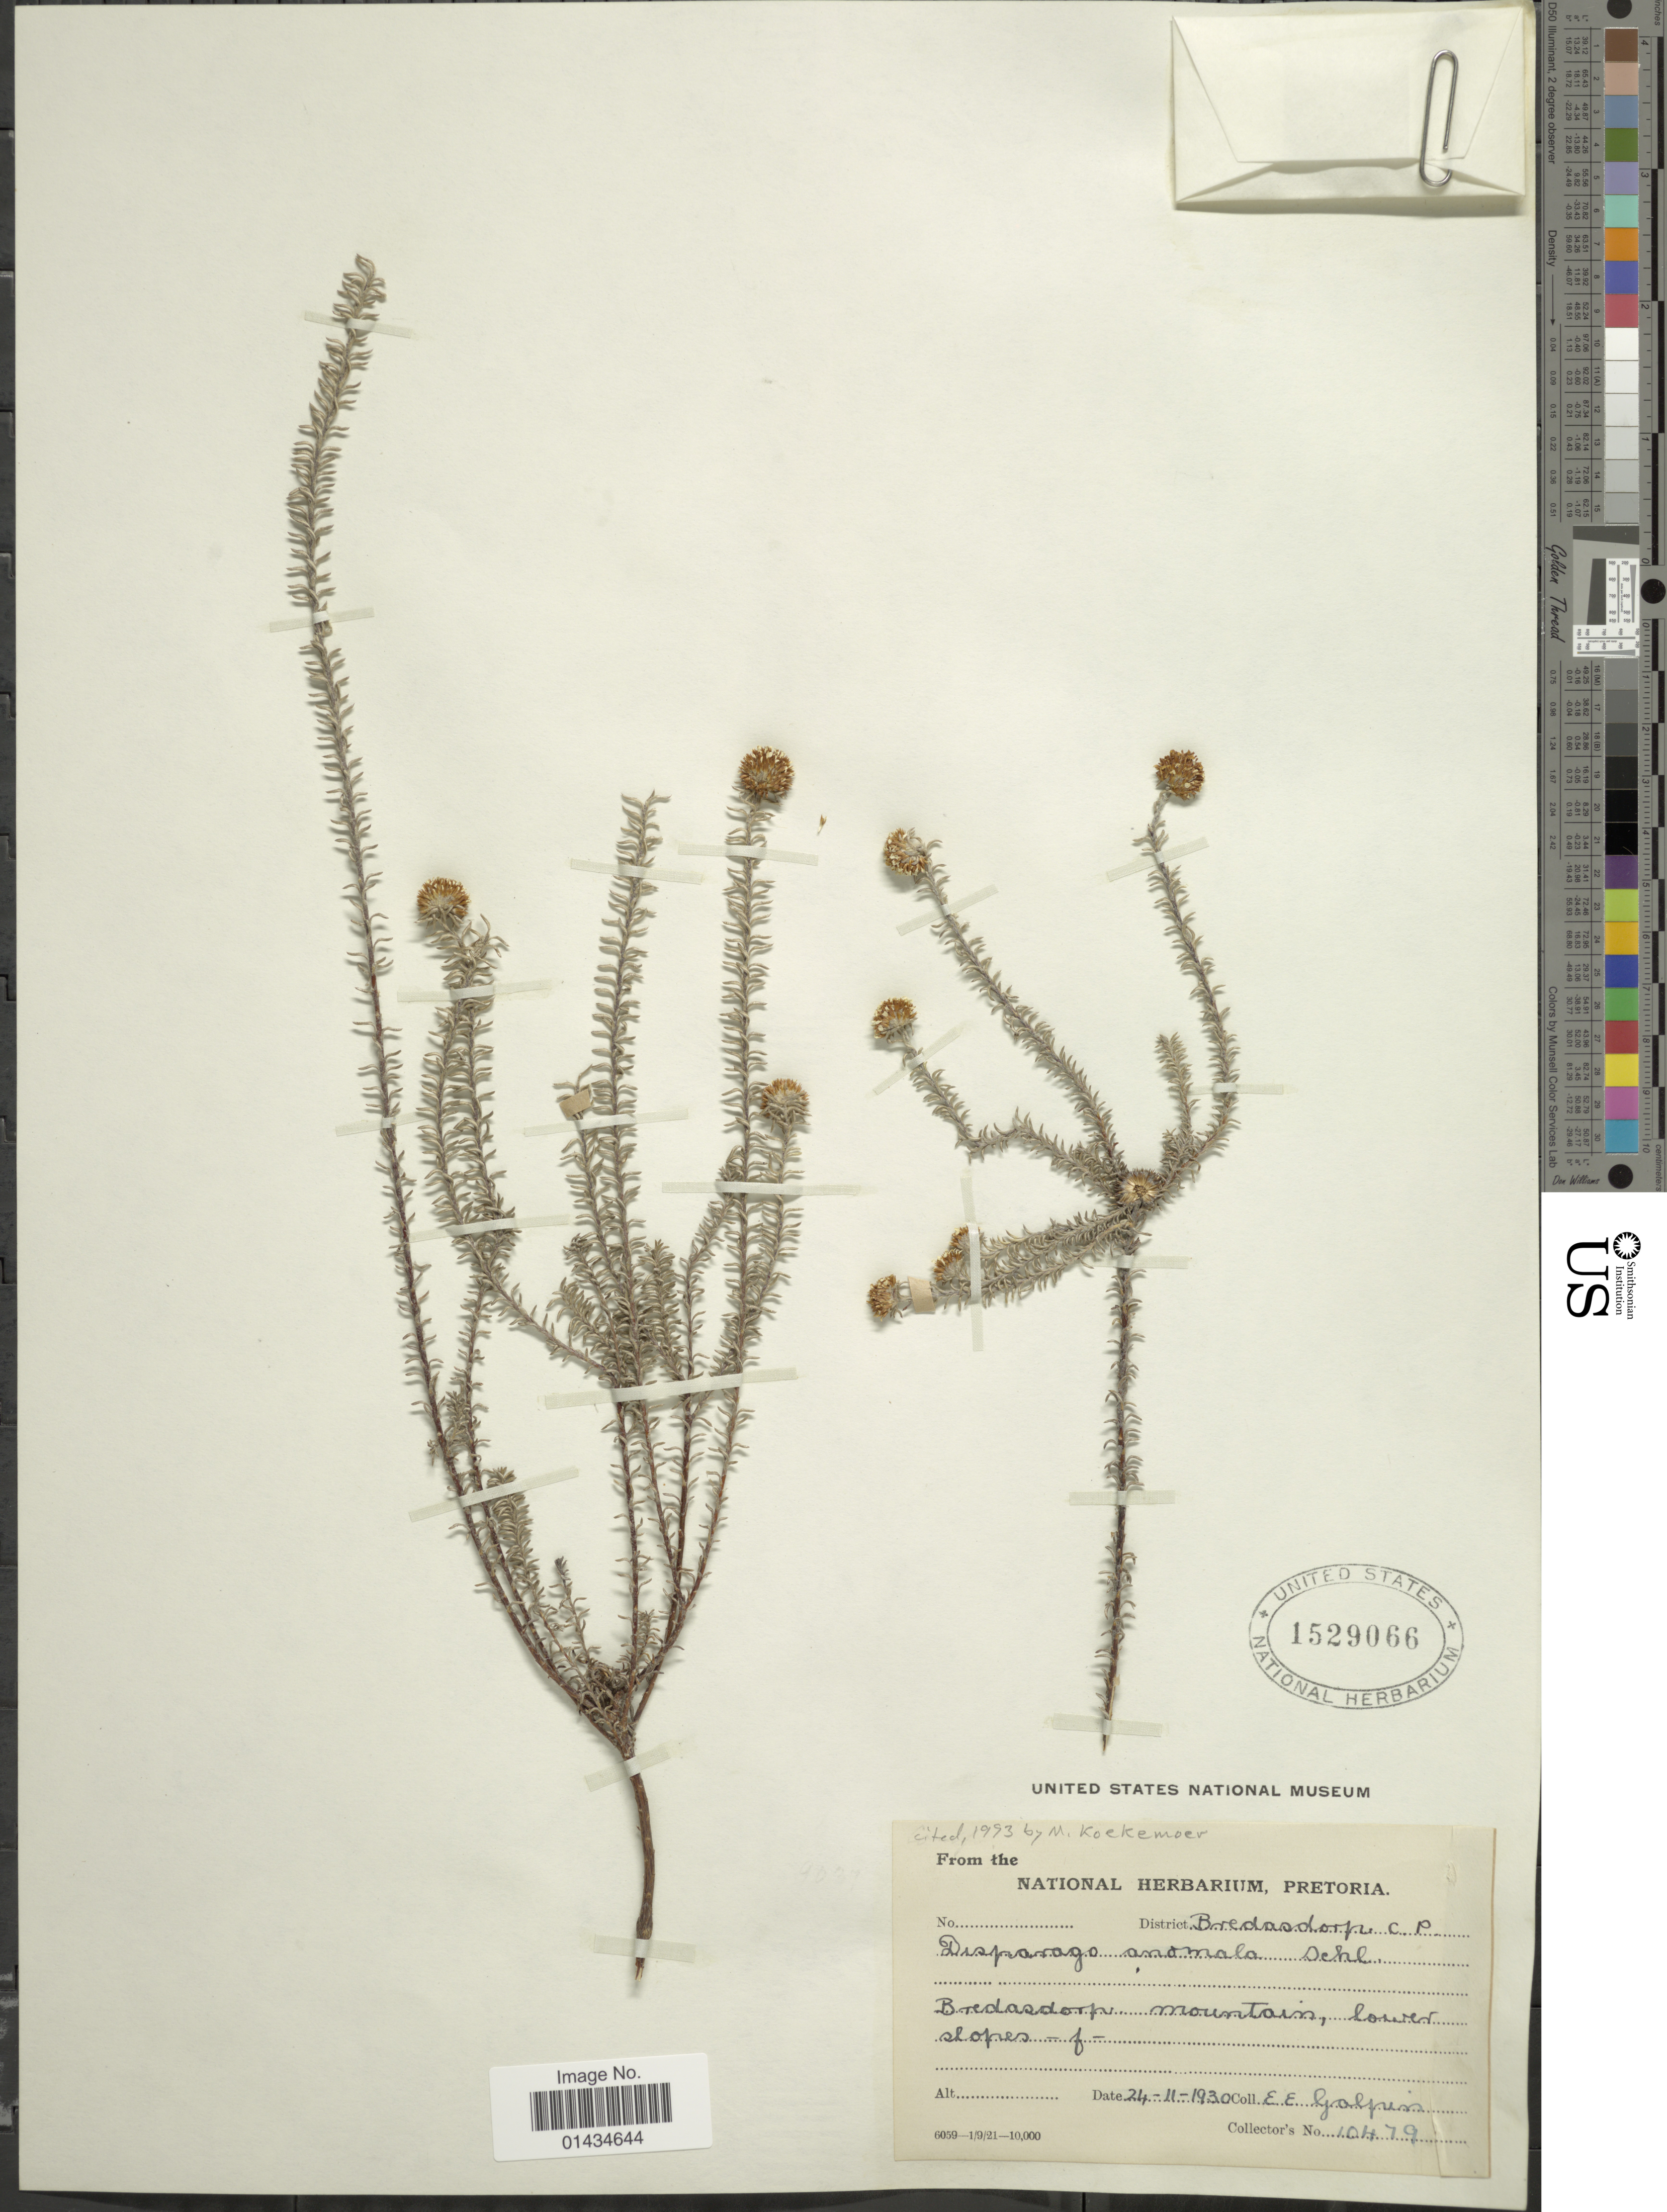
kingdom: Plantae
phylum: Tracheophyta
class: Magnoliopsida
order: Asterales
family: Asteraceae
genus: Disparago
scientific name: Disparago anomala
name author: Schltr. ex Levyns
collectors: E. Galpin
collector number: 10479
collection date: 1930-11-24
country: South Africa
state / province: Western Cape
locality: District Bredasdorp, Bredasdorp mountain, lower slopes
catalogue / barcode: US 1529066